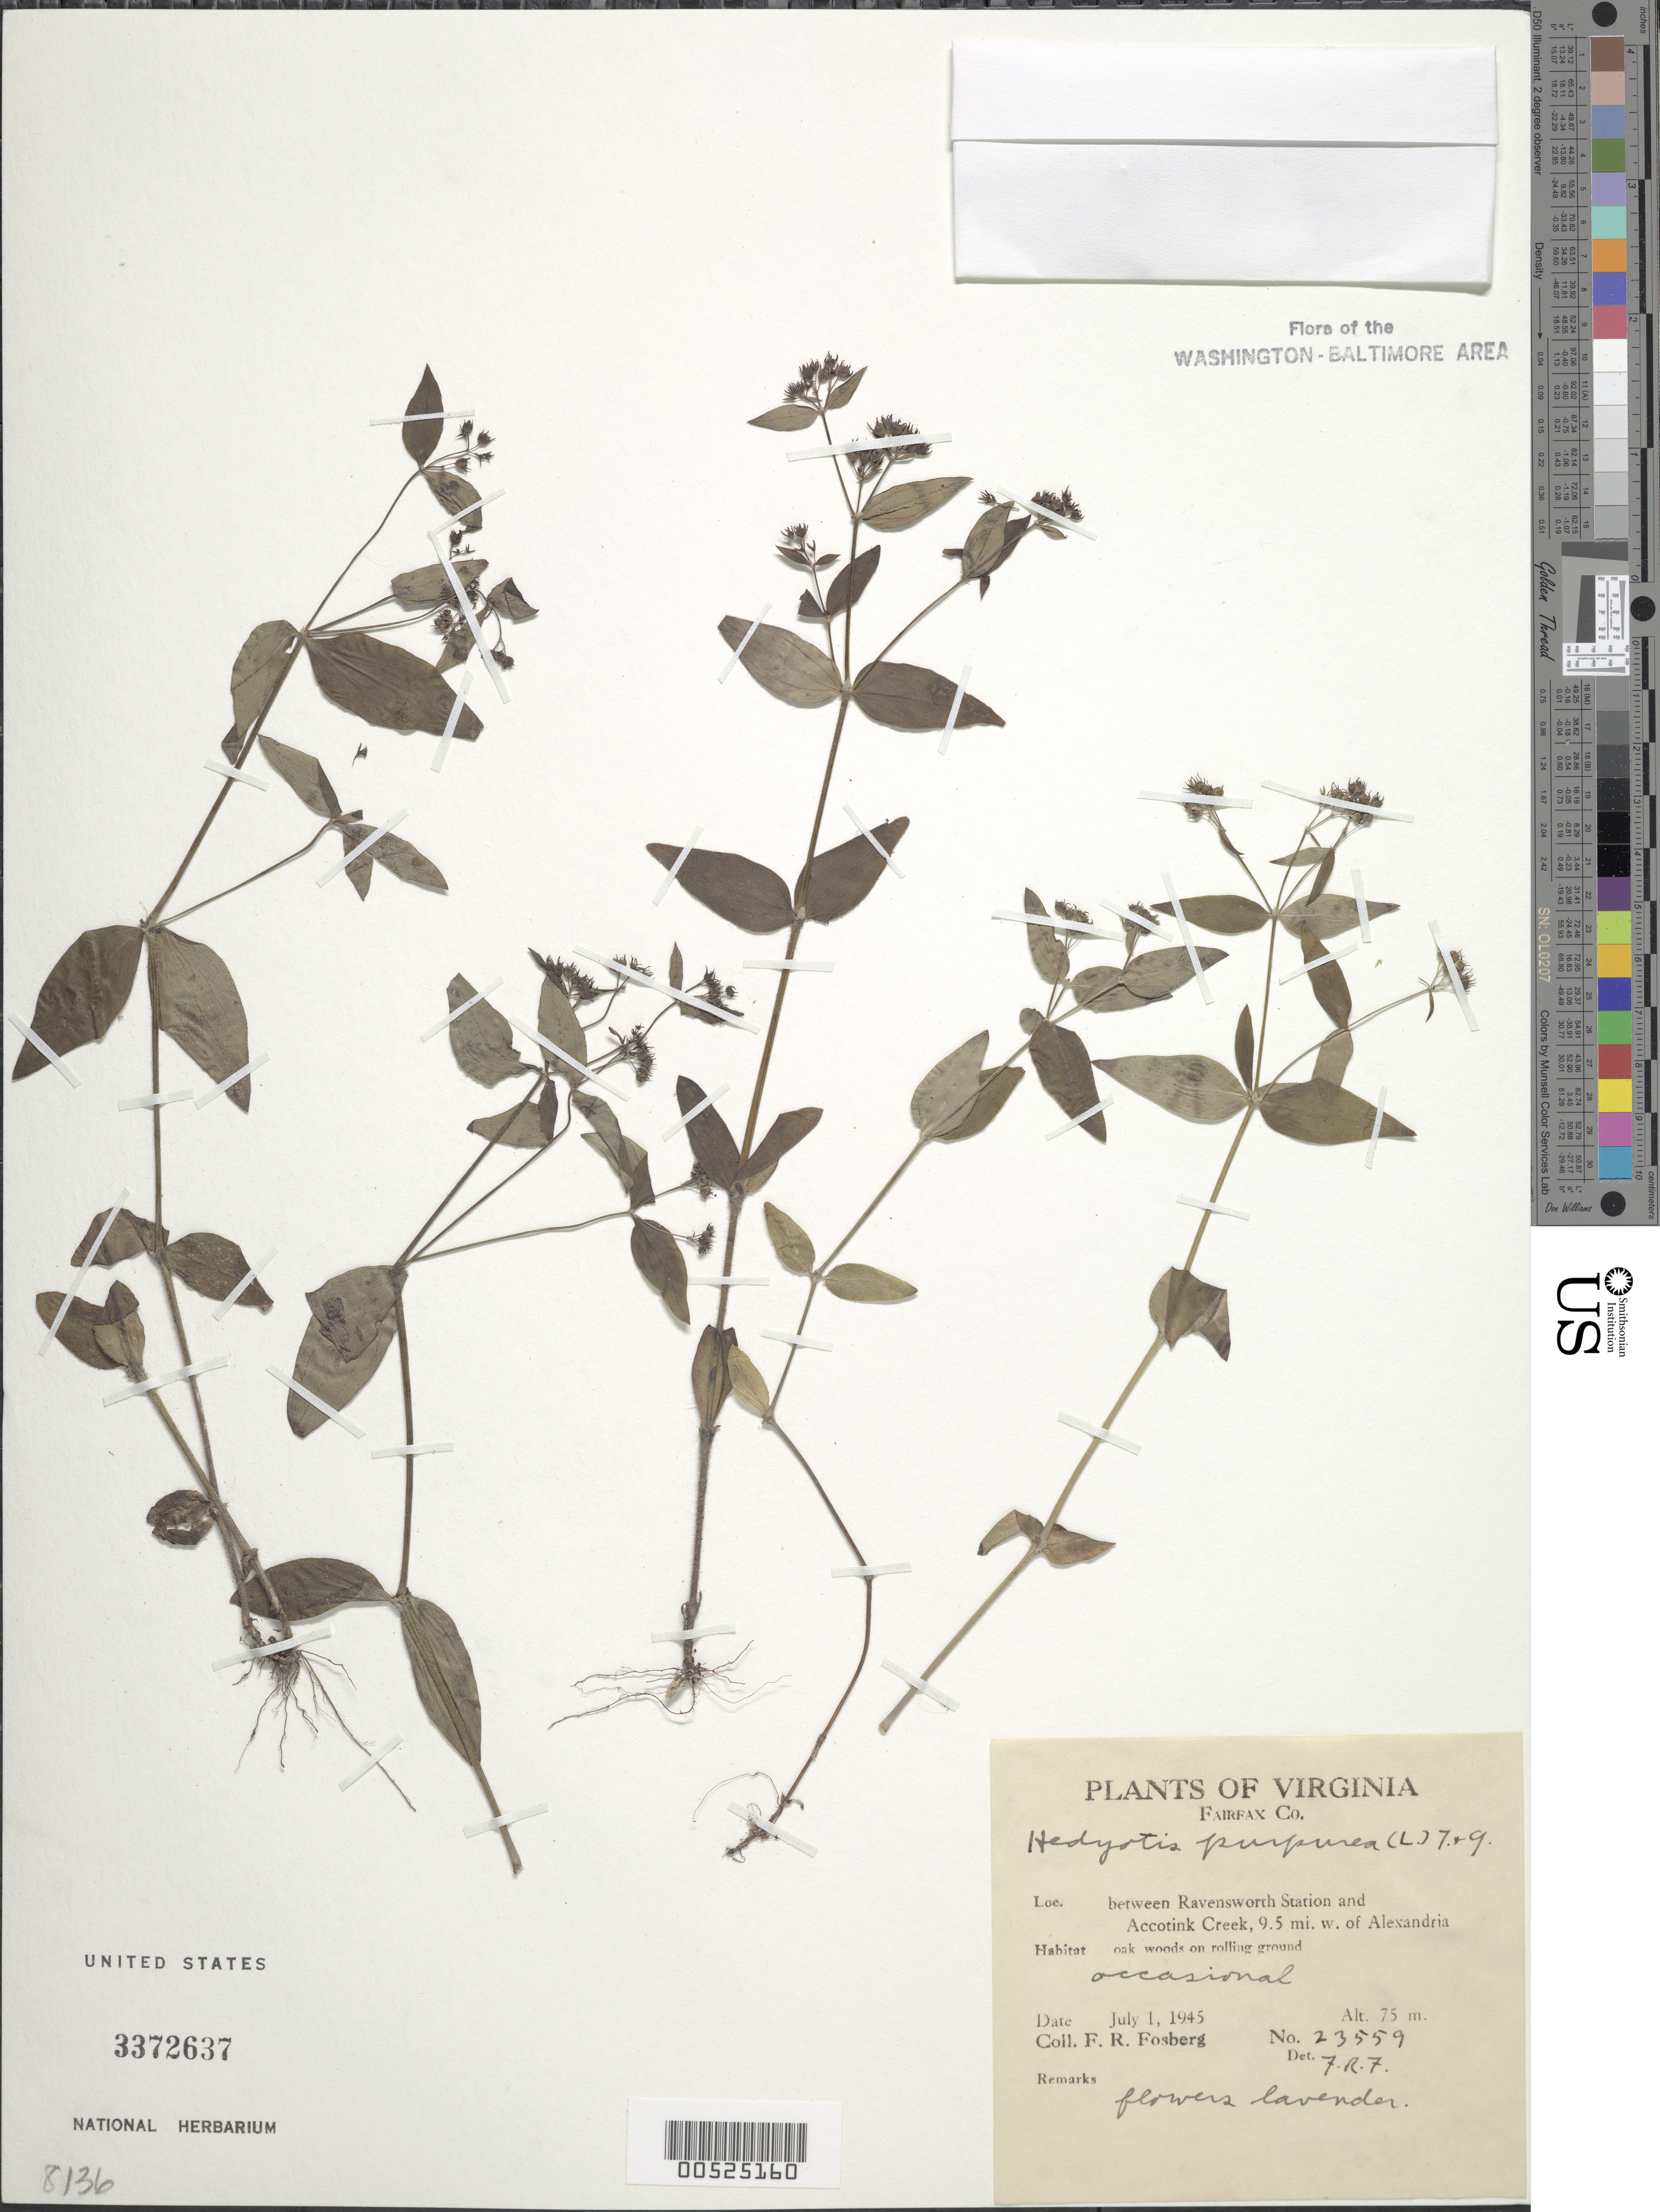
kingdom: Plantae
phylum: Tracheophyta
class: Magnoliopsida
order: Gentianales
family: Rubiaceae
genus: Houstonia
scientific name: Houstonia purpurea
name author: L.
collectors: F. R. Fosberg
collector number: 23559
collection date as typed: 01 Jul 1945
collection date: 1945-07-01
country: United States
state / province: Virginia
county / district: Fairfax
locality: Between Ravensworth Station and Accotink Creek, 9.5 mi. W Of Alexandria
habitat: Oak woods on rolling ground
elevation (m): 75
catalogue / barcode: US 3372637